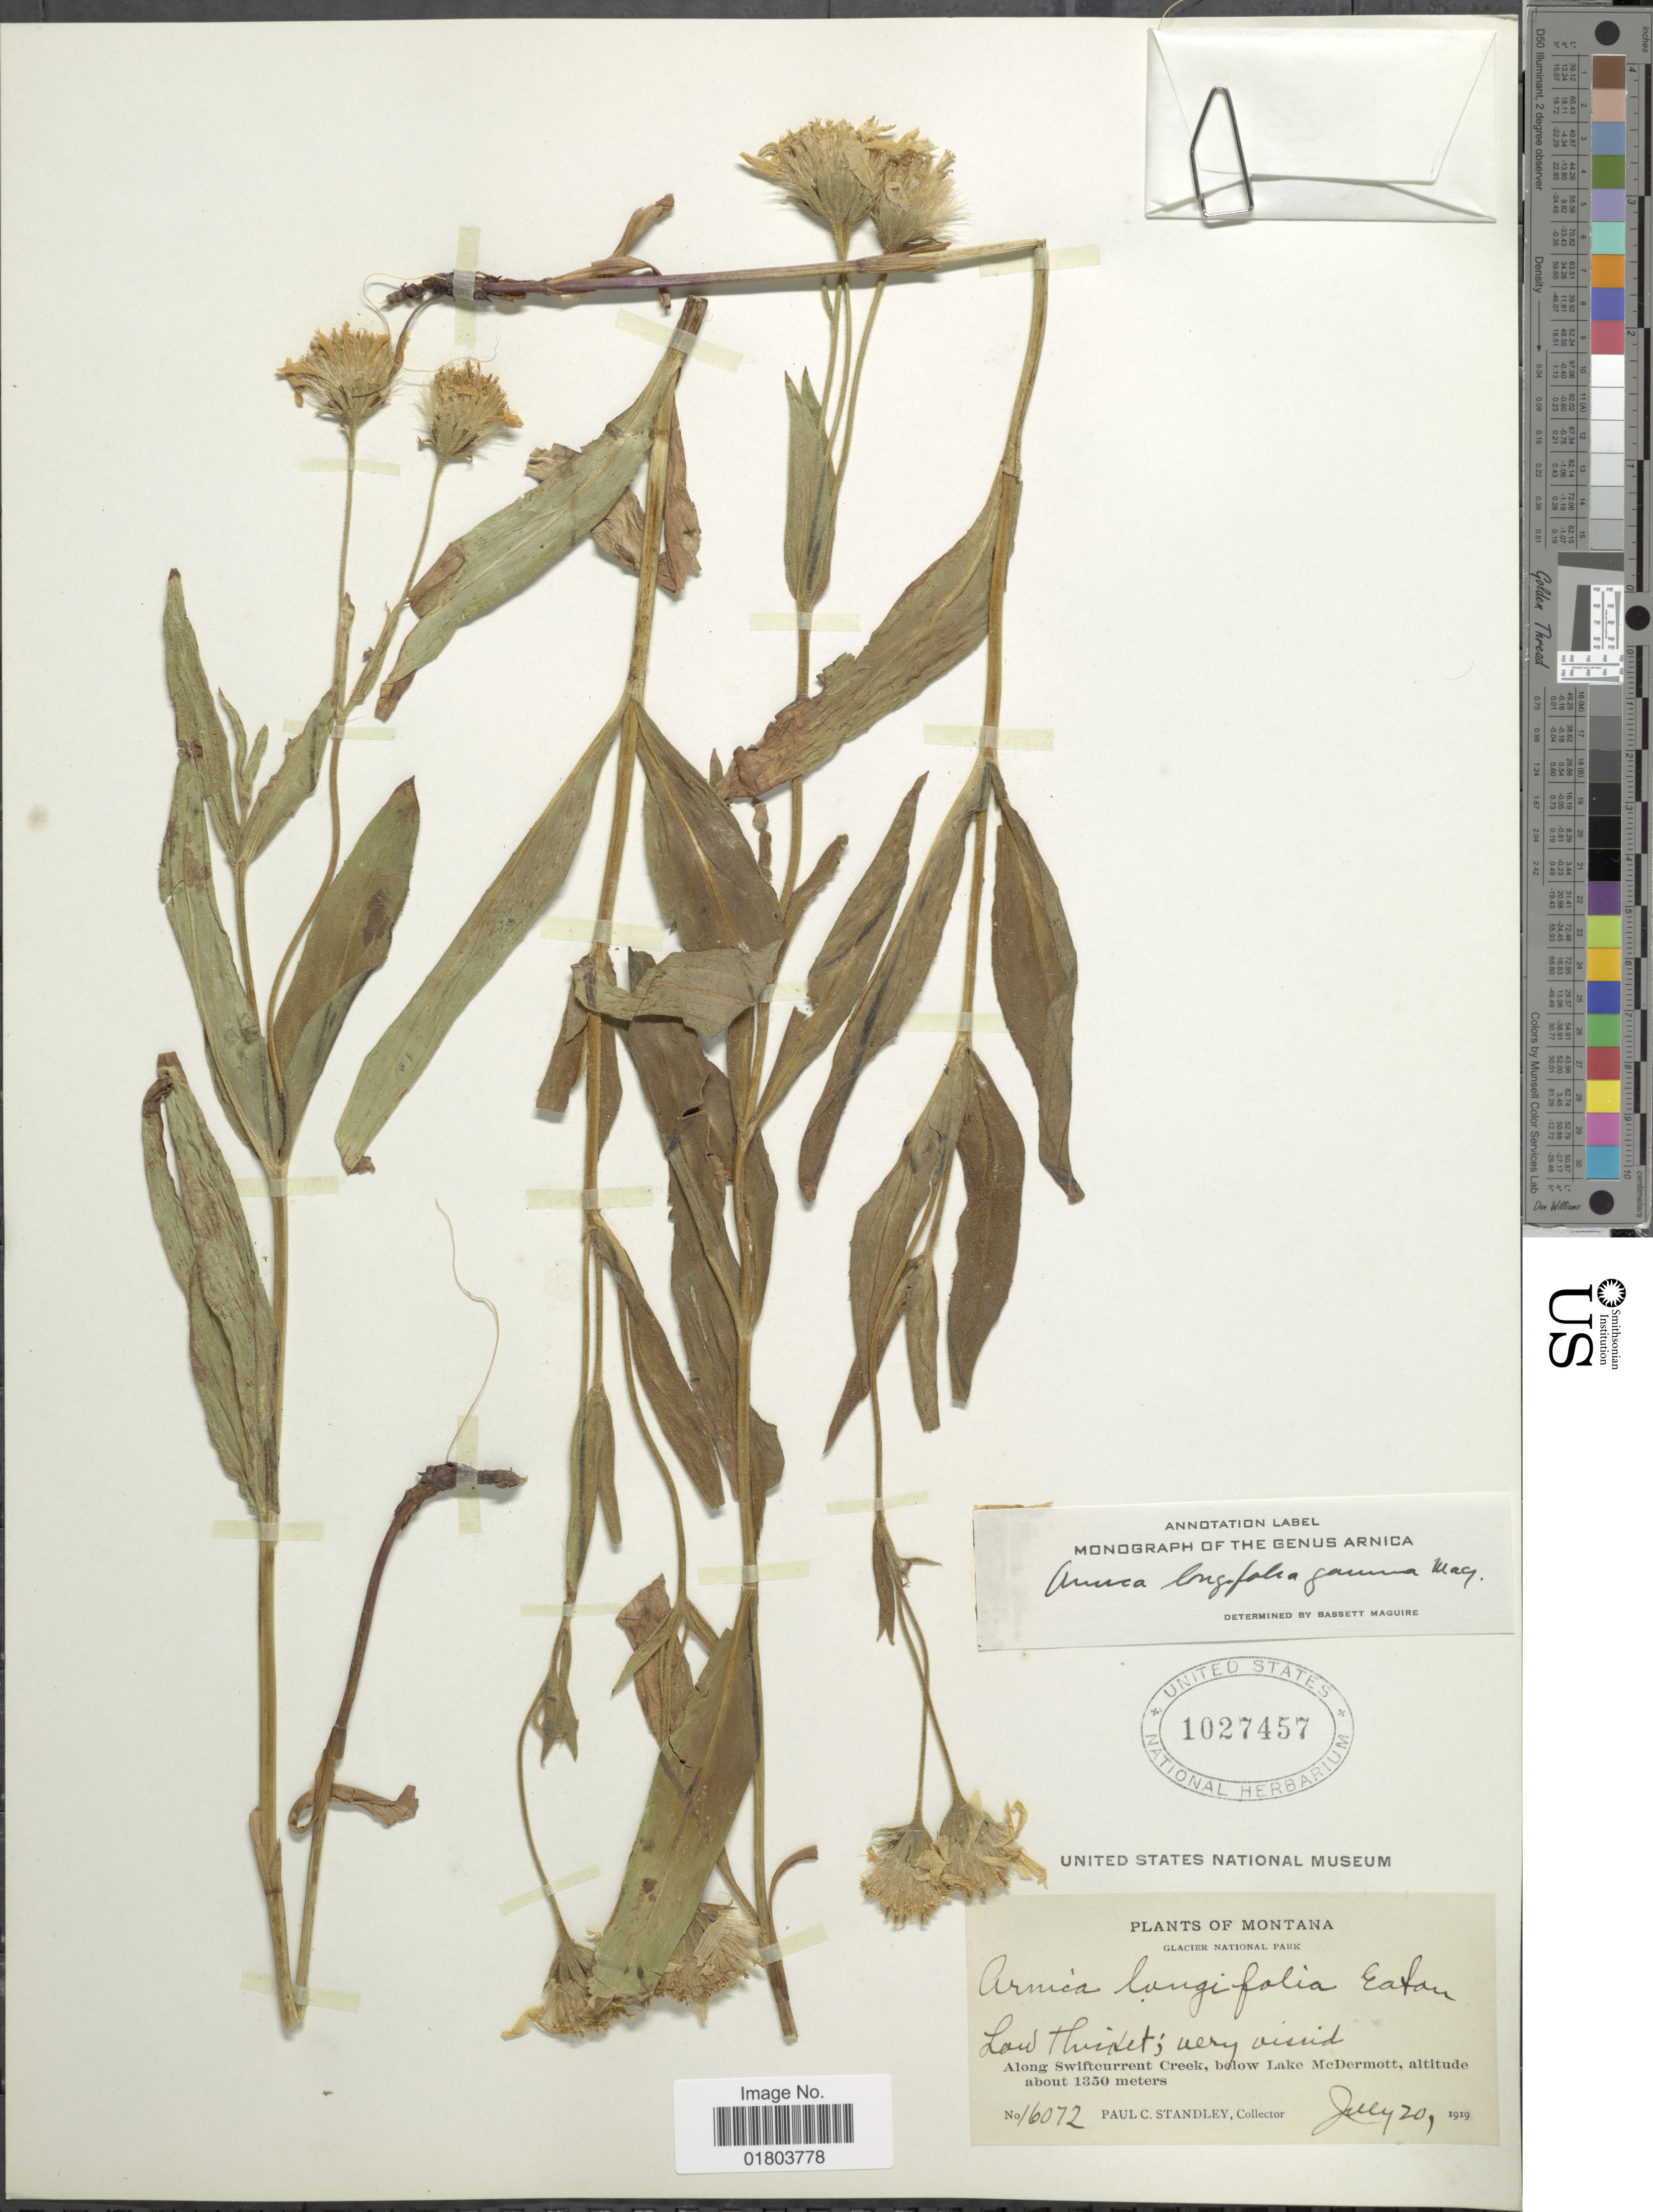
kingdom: Plantae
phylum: Tracheophyta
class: Magnoliopsida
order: Asterales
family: Asteraceae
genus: Arnica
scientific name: Arnica longifolia subsp. genuina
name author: Maguire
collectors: P. C. Standley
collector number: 16072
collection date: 1919-07-20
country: United States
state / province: Montana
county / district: Glacier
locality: Glacier National Park, along Swiftcurrent Creek, below Lake McDermott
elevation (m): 1350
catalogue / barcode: US 1027457